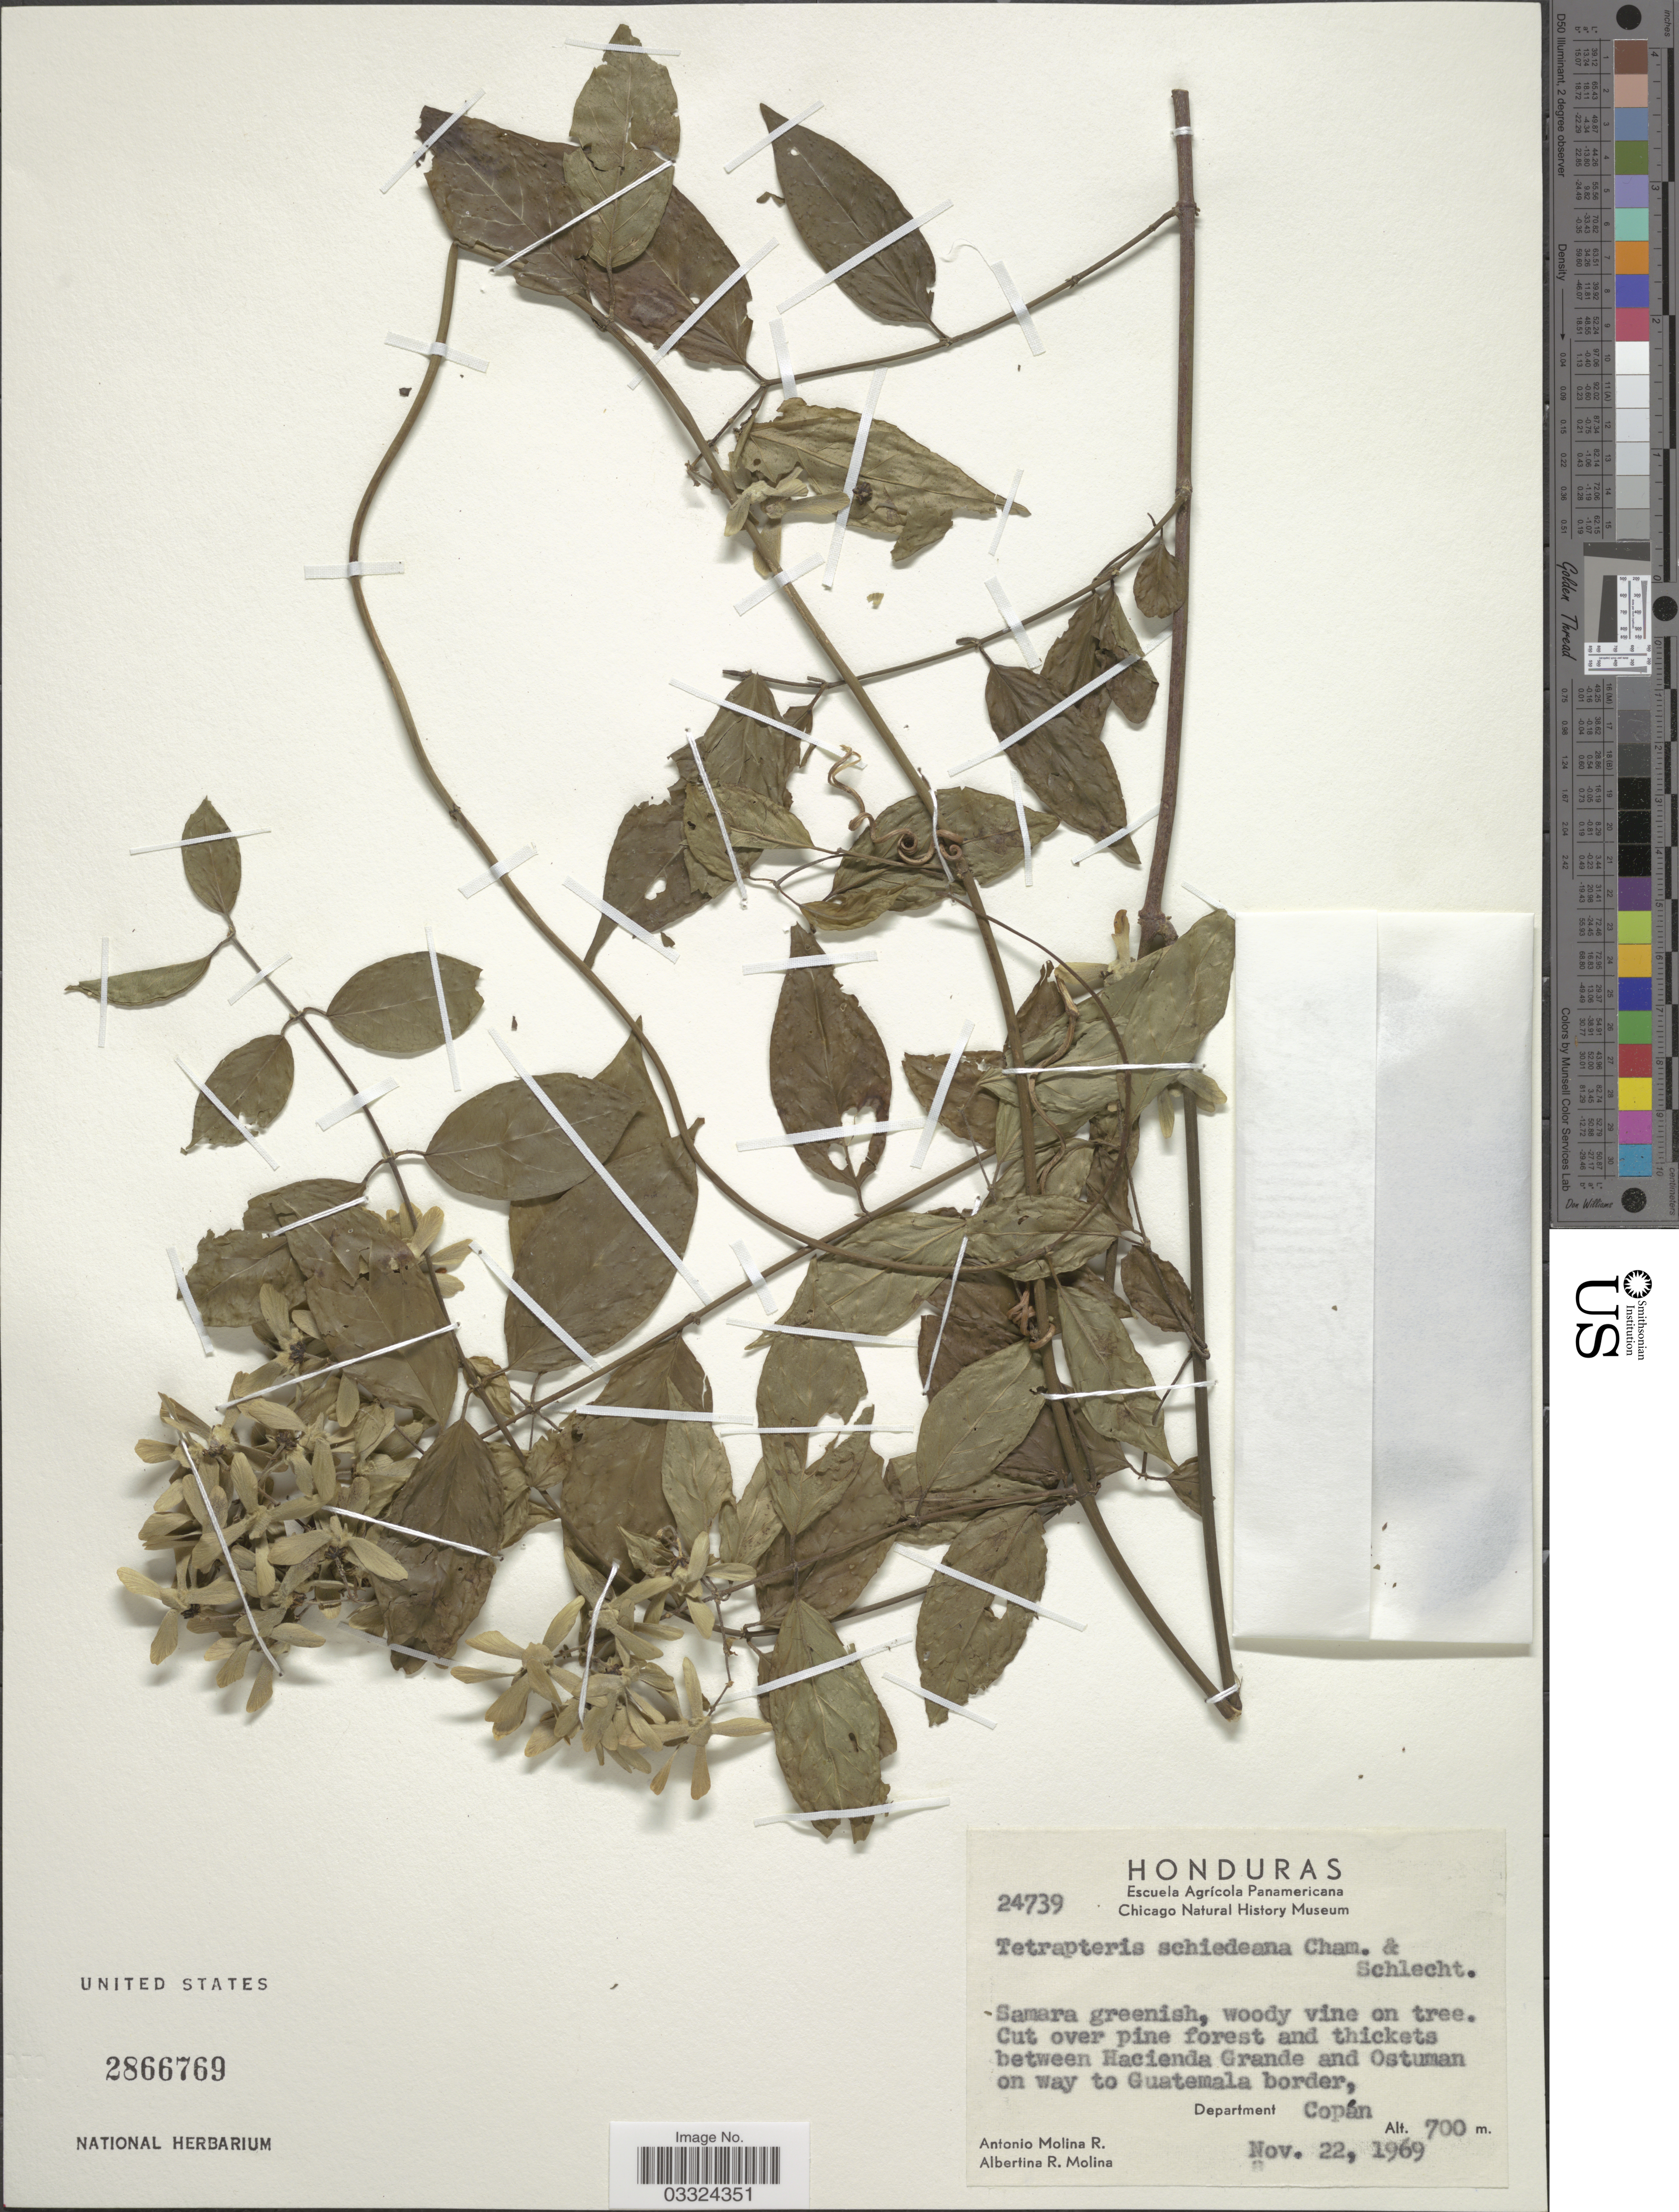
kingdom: Plantae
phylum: Tracheophyta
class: Magnoliopsida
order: Malpighiales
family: Malpighiaceae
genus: Tetrapterys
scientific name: Tetrapterys schiedeana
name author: Schltdl. & Cham.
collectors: A. Molina R. & A. R. Molina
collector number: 24739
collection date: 1969-11-22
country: Honduras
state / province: Copán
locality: Between Hacienda Grande and Ostuman on way to Guatemala border, Department Copán.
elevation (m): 700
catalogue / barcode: US 2866769